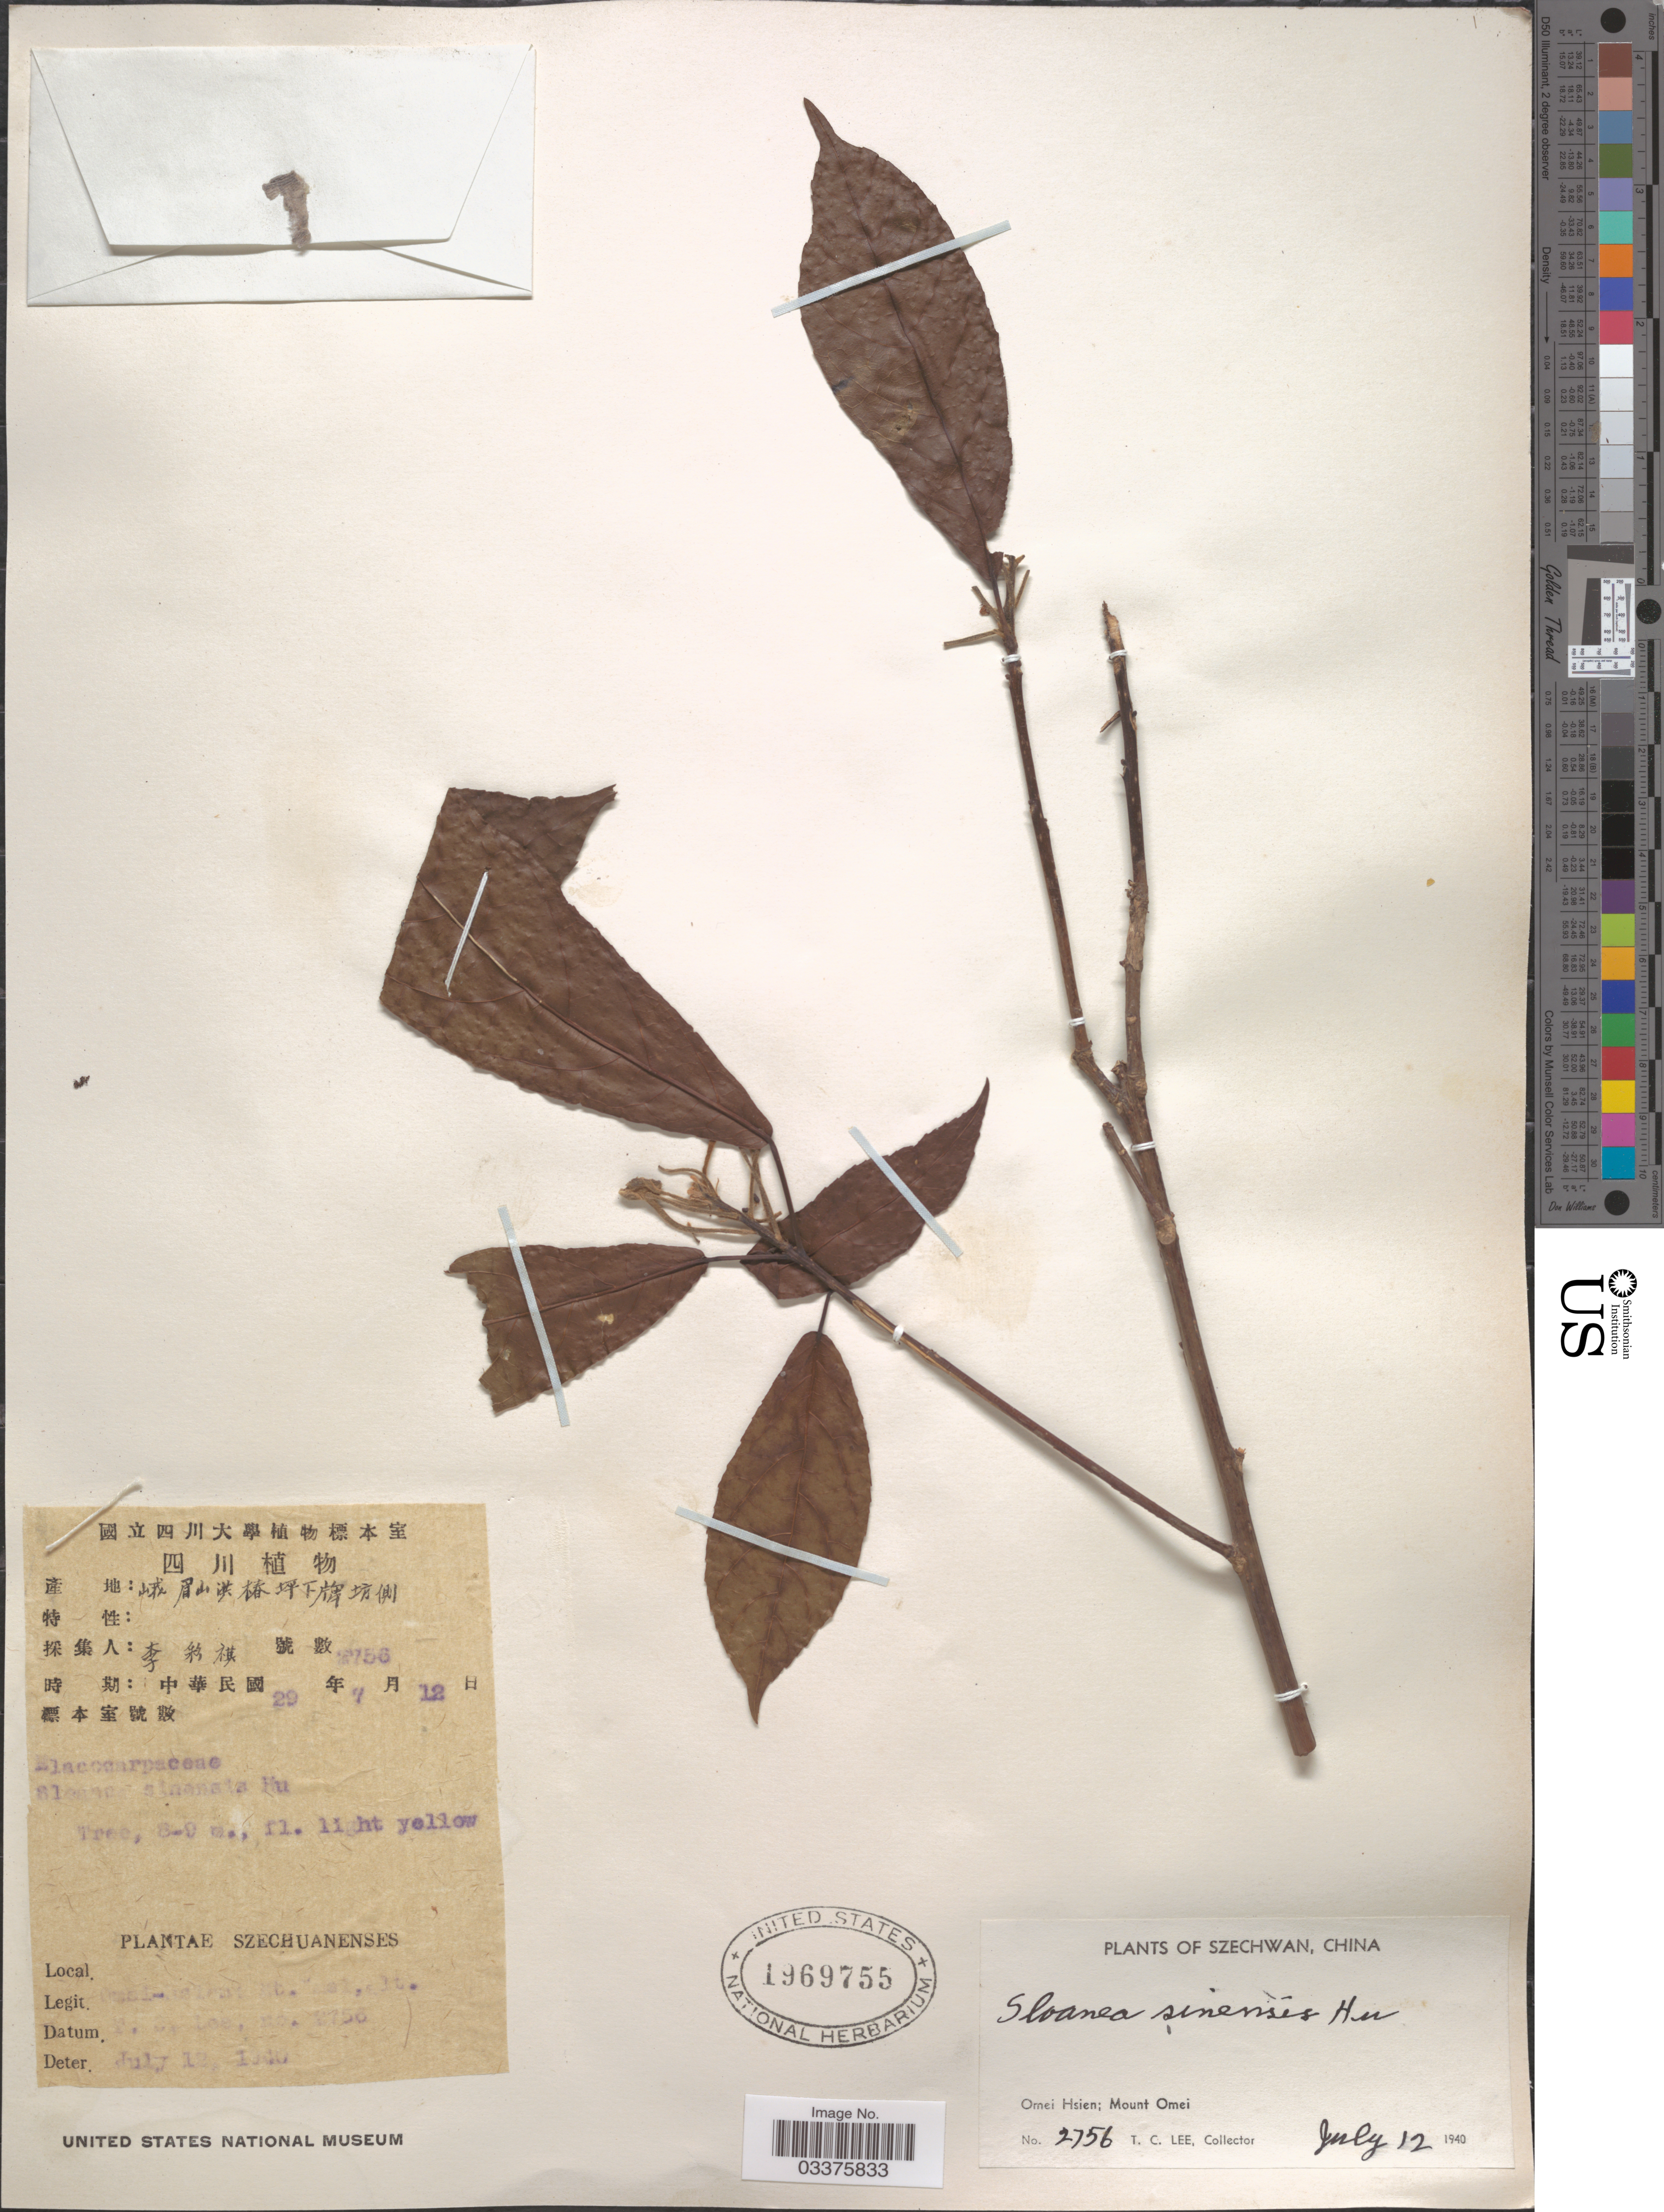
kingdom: Plantae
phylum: Tracheophyta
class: Magnoliopsida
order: Oxalidales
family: Elaeocarpaceae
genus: Sloanea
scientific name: Sloanea sinensis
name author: (Hance) Hu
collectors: T. Lee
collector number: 2756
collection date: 1940-07-12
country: China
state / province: Sichuan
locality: Szechwan. Omei Hsien; Mount Omei.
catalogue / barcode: US 1969755